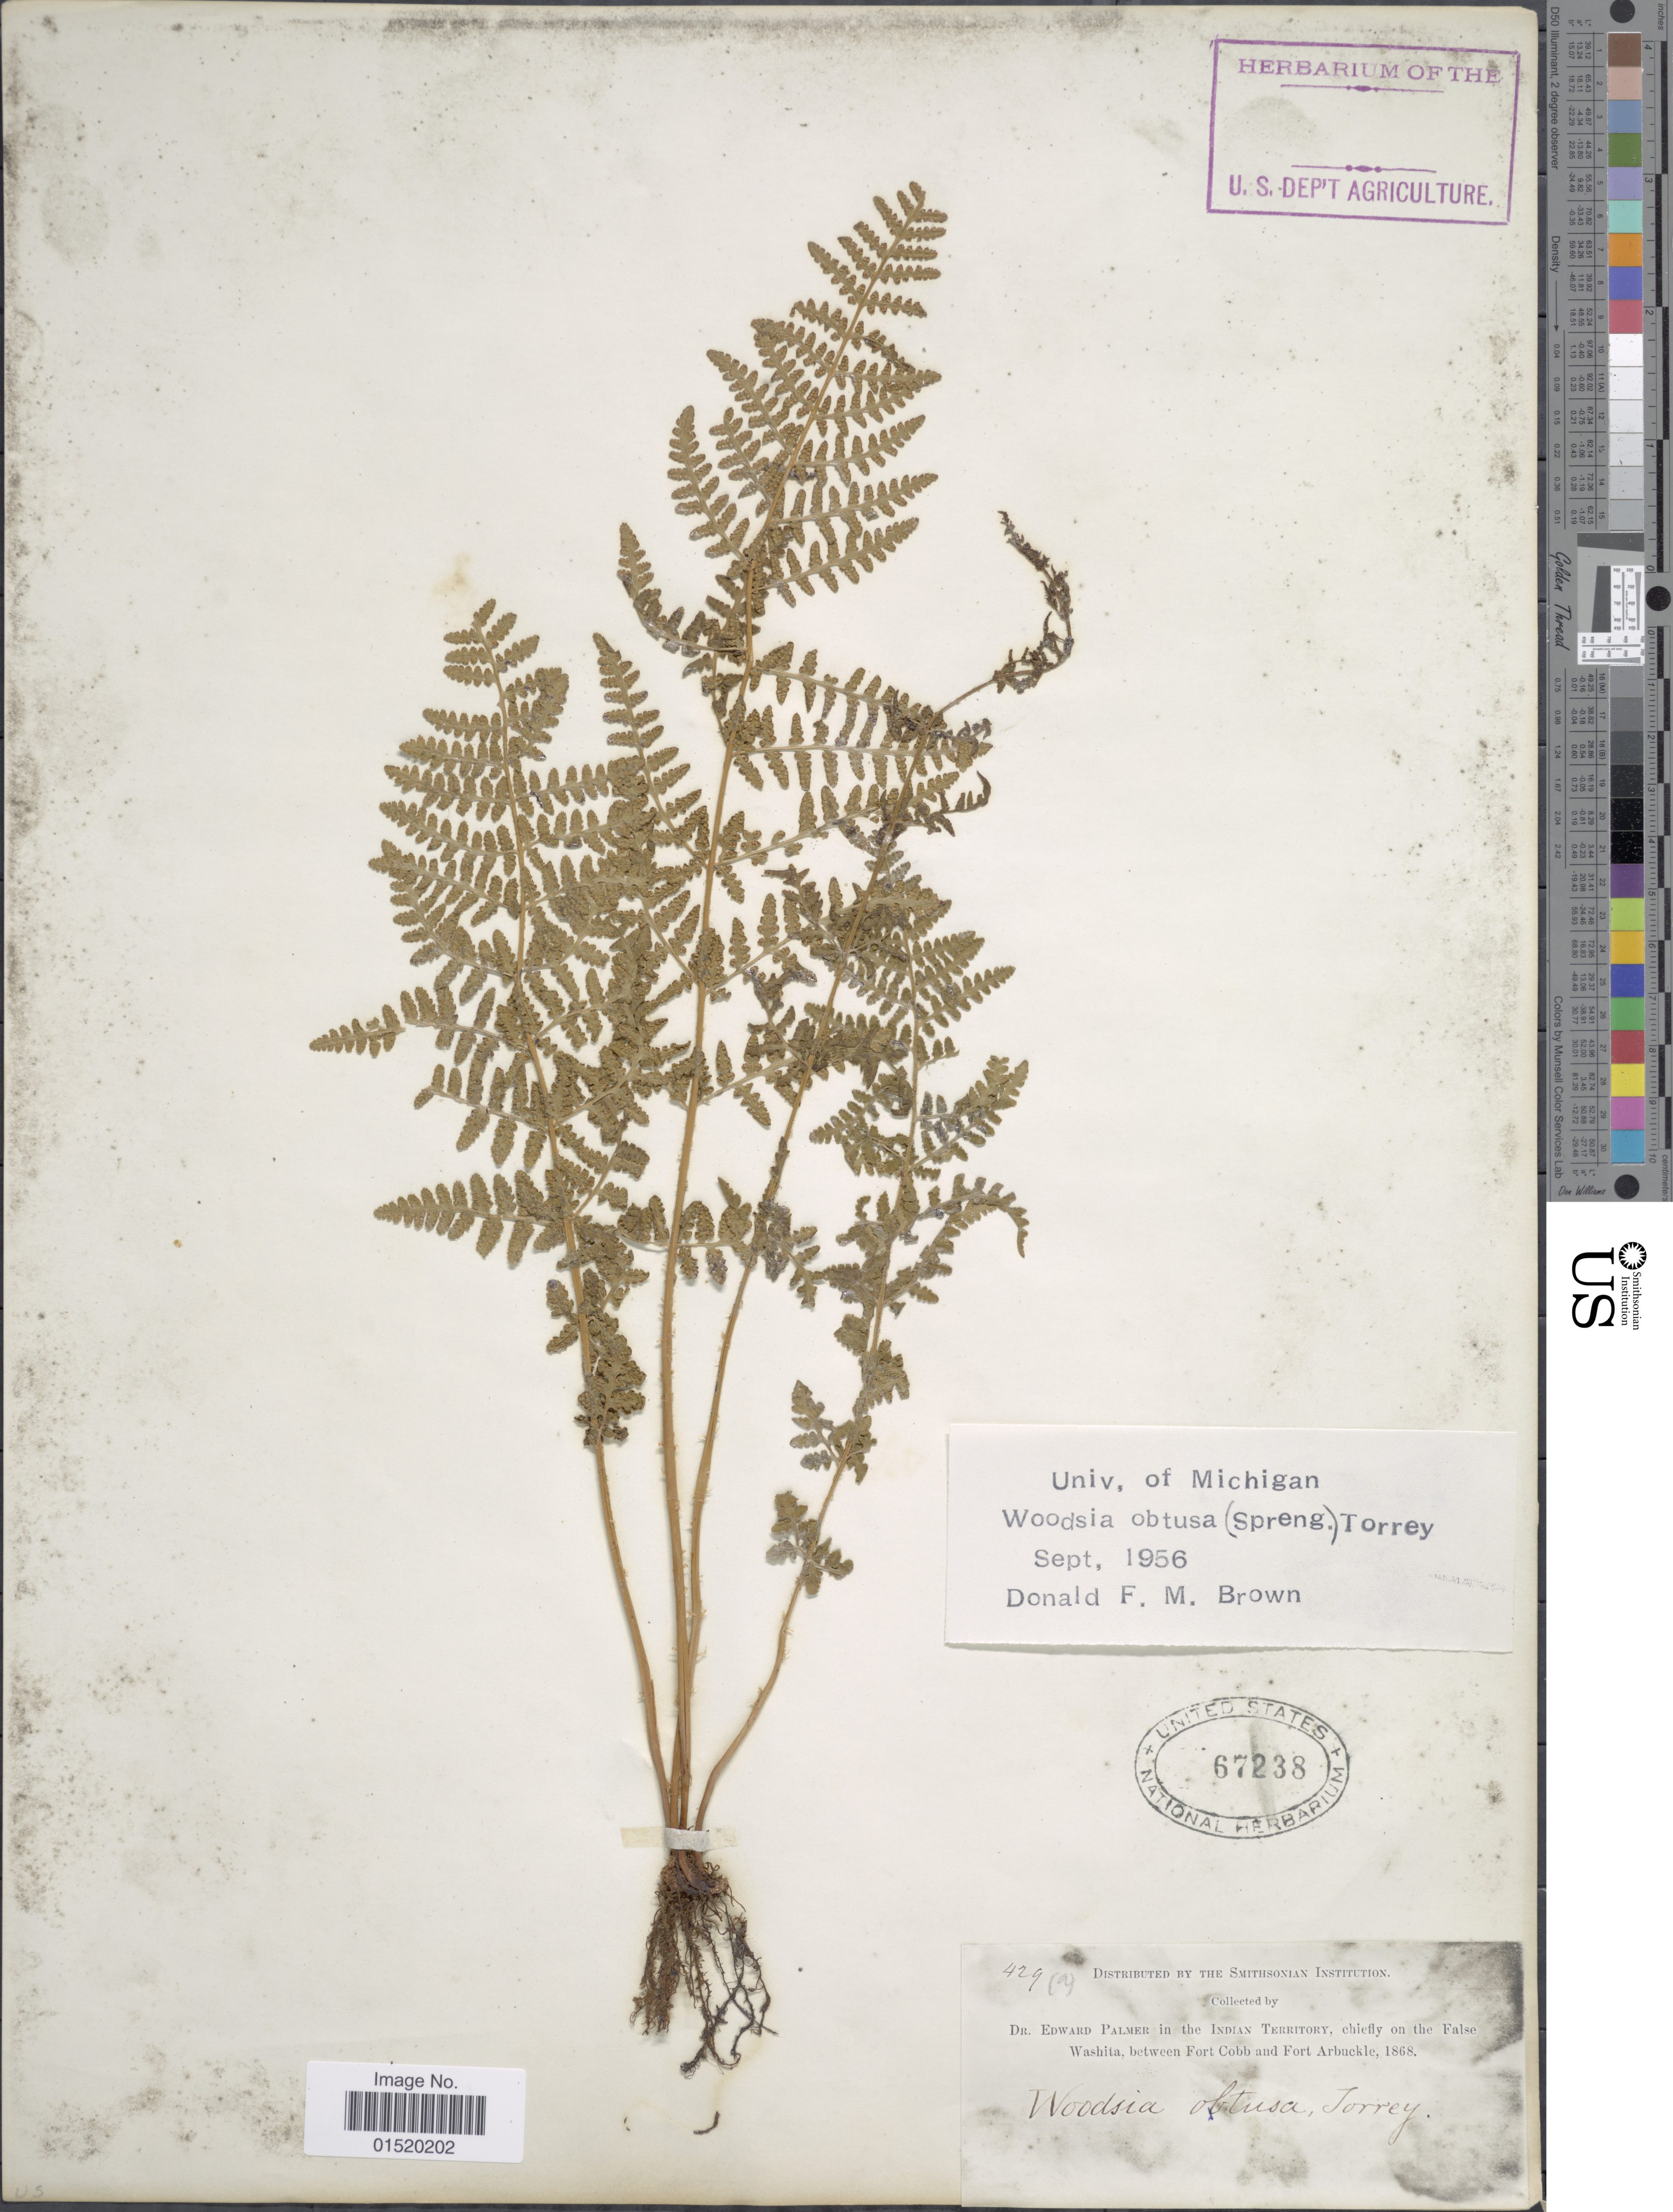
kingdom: Plantae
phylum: Tracheophyta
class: Polypodiopsida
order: Polypodiales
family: Woodsiaceae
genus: Woodsia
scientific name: Woodsia obtusa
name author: (Spreng.) Torr.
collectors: E. Palmer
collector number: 429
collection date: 1868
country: United States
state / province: Oklahoma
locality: In the Indian Territory, chiefly on the False Washita, between Fort Cobb and Fort Arbuckle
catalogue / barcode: US 67238